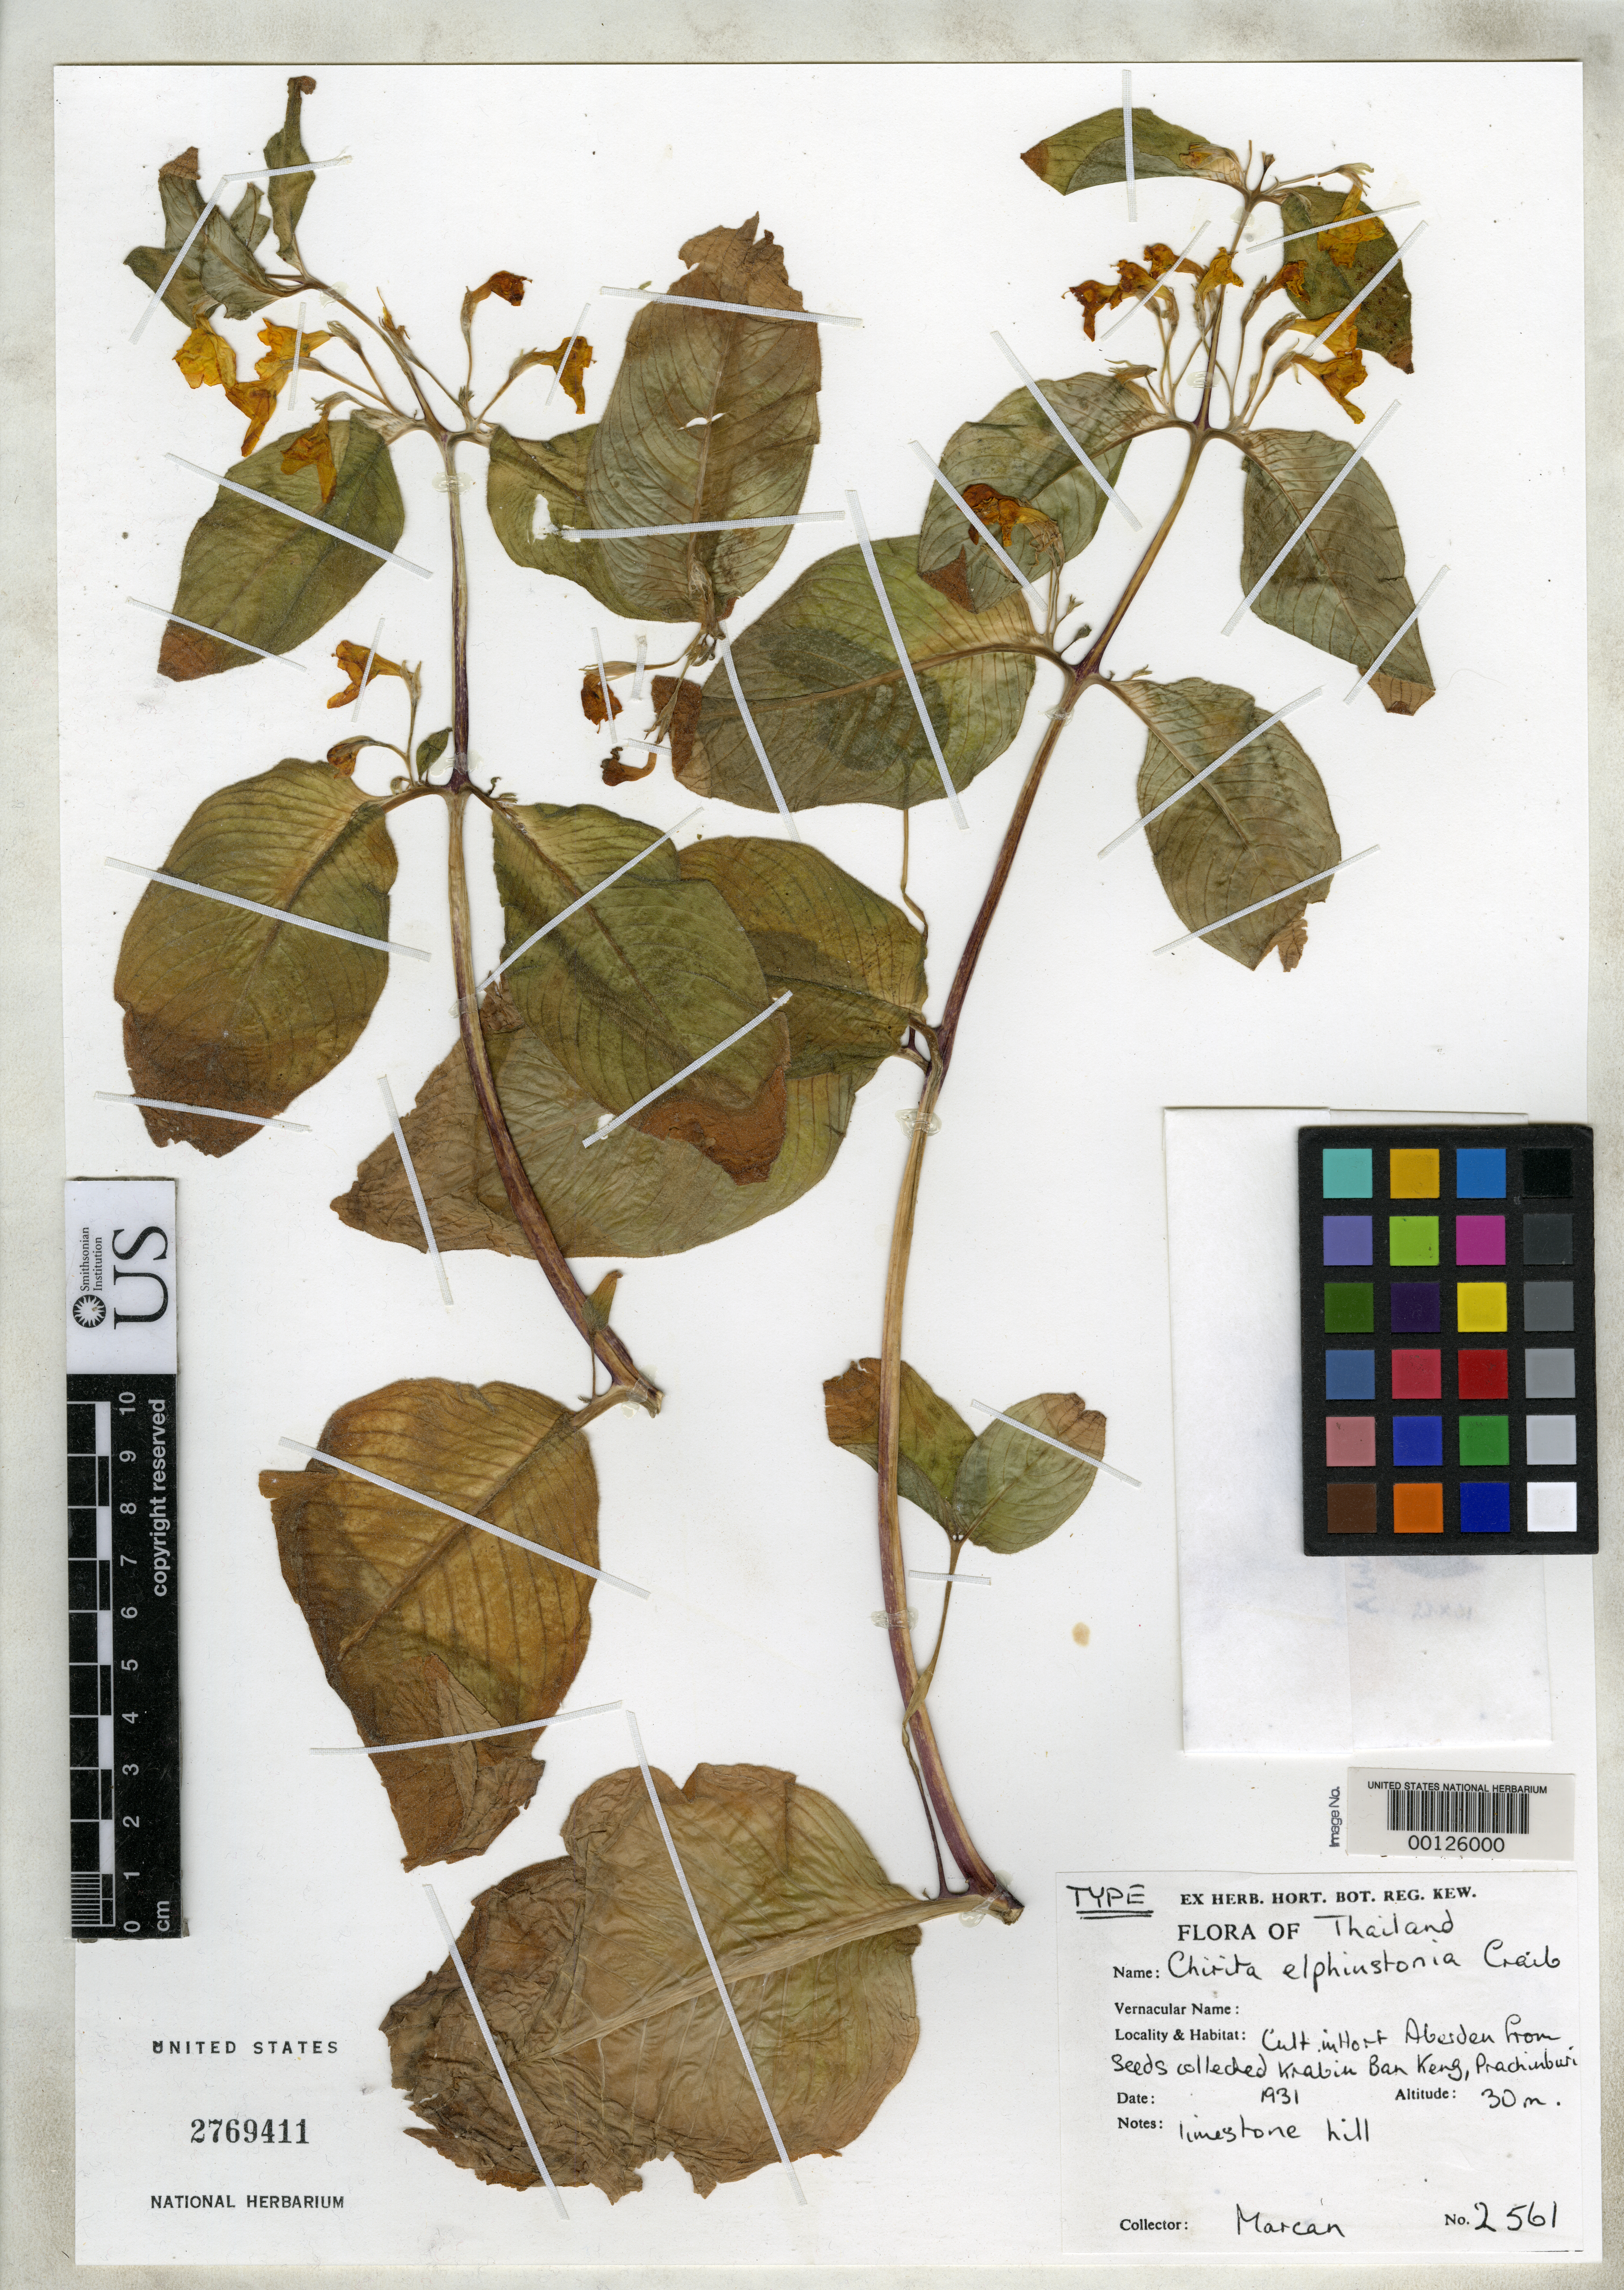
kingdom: Plantae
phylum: Tracheophyta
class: Magnoliopsida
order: Lamiales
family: Gesneriaceae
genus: Chirita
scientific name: Chirita elphinstonia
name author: Craib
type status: Isotype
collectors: A. Marcan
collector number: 2561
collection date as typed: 1931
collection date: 1931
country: Thailand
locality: Ban Keng.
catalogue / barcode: US 2769411